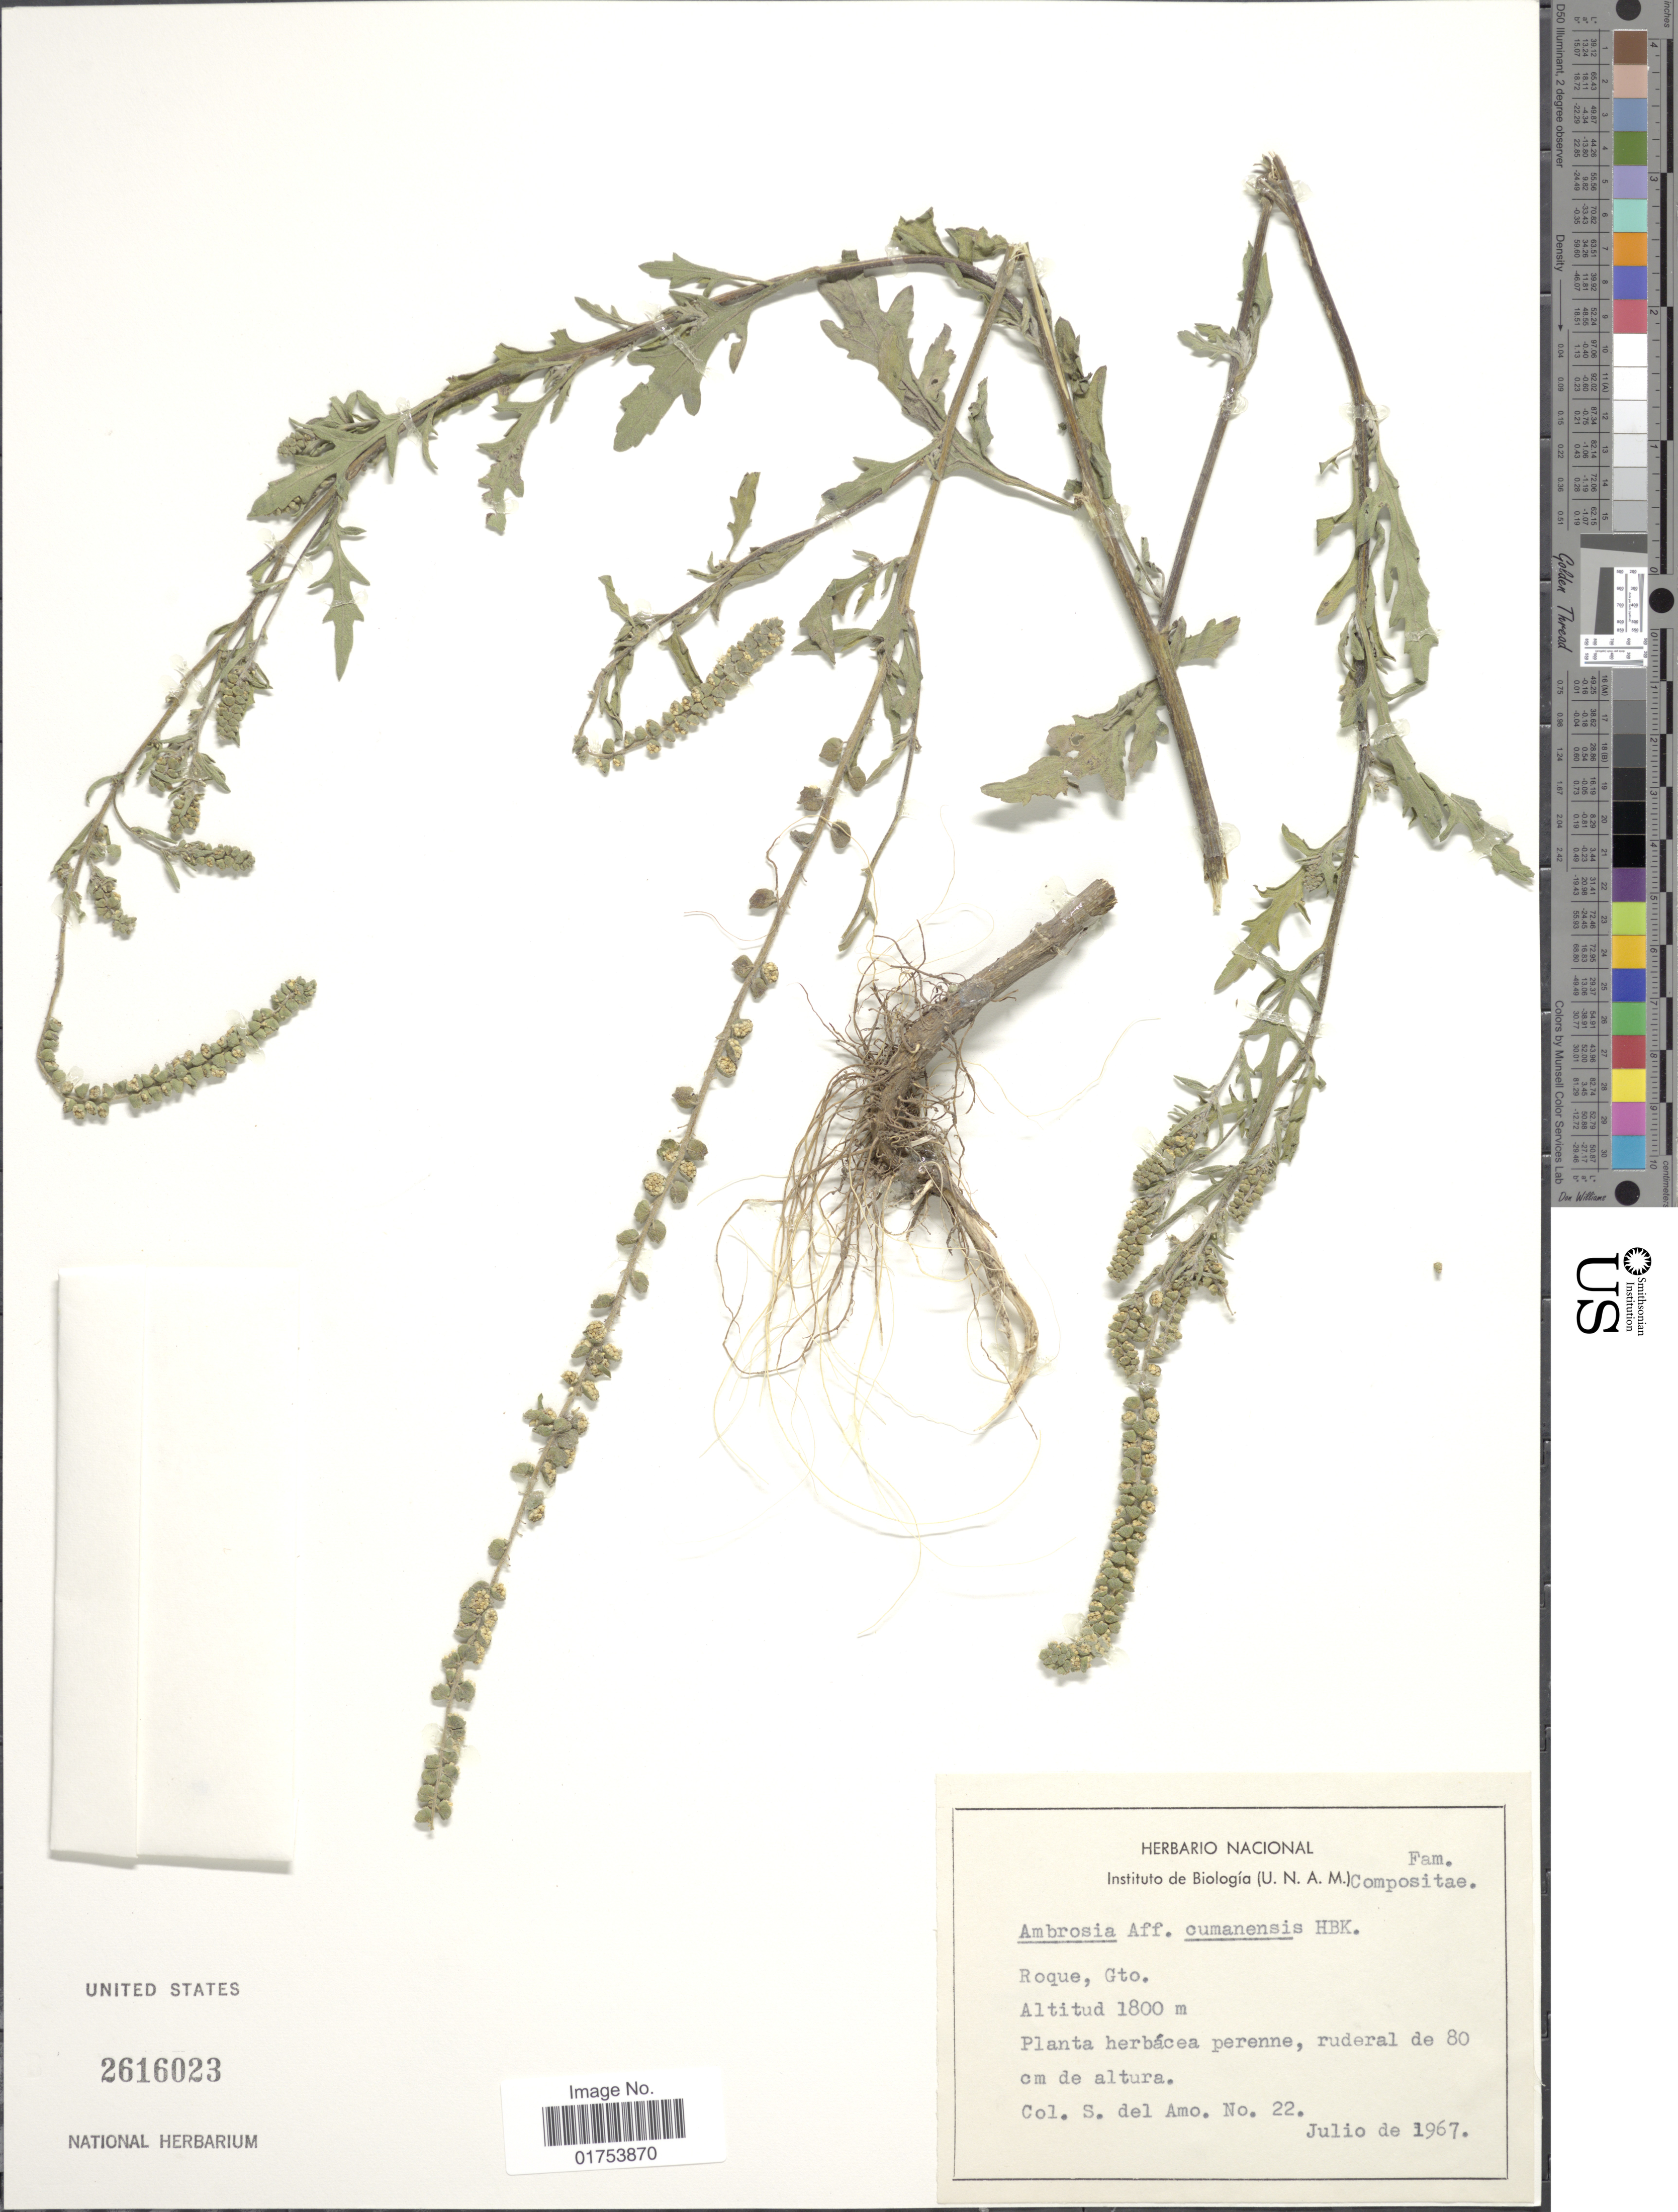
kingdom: Plantae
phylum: Tracheophyta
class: Magnoliopsida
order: Asterales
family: Asteraceae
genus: Ambrosia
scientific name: Ambrosia cumanensis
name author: Kunth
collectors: S. Amo.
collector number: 22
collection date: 1967-07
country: Mexico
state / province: Guanajuato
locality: Roque, Gto.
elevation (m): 1800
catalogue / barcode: US 2616023